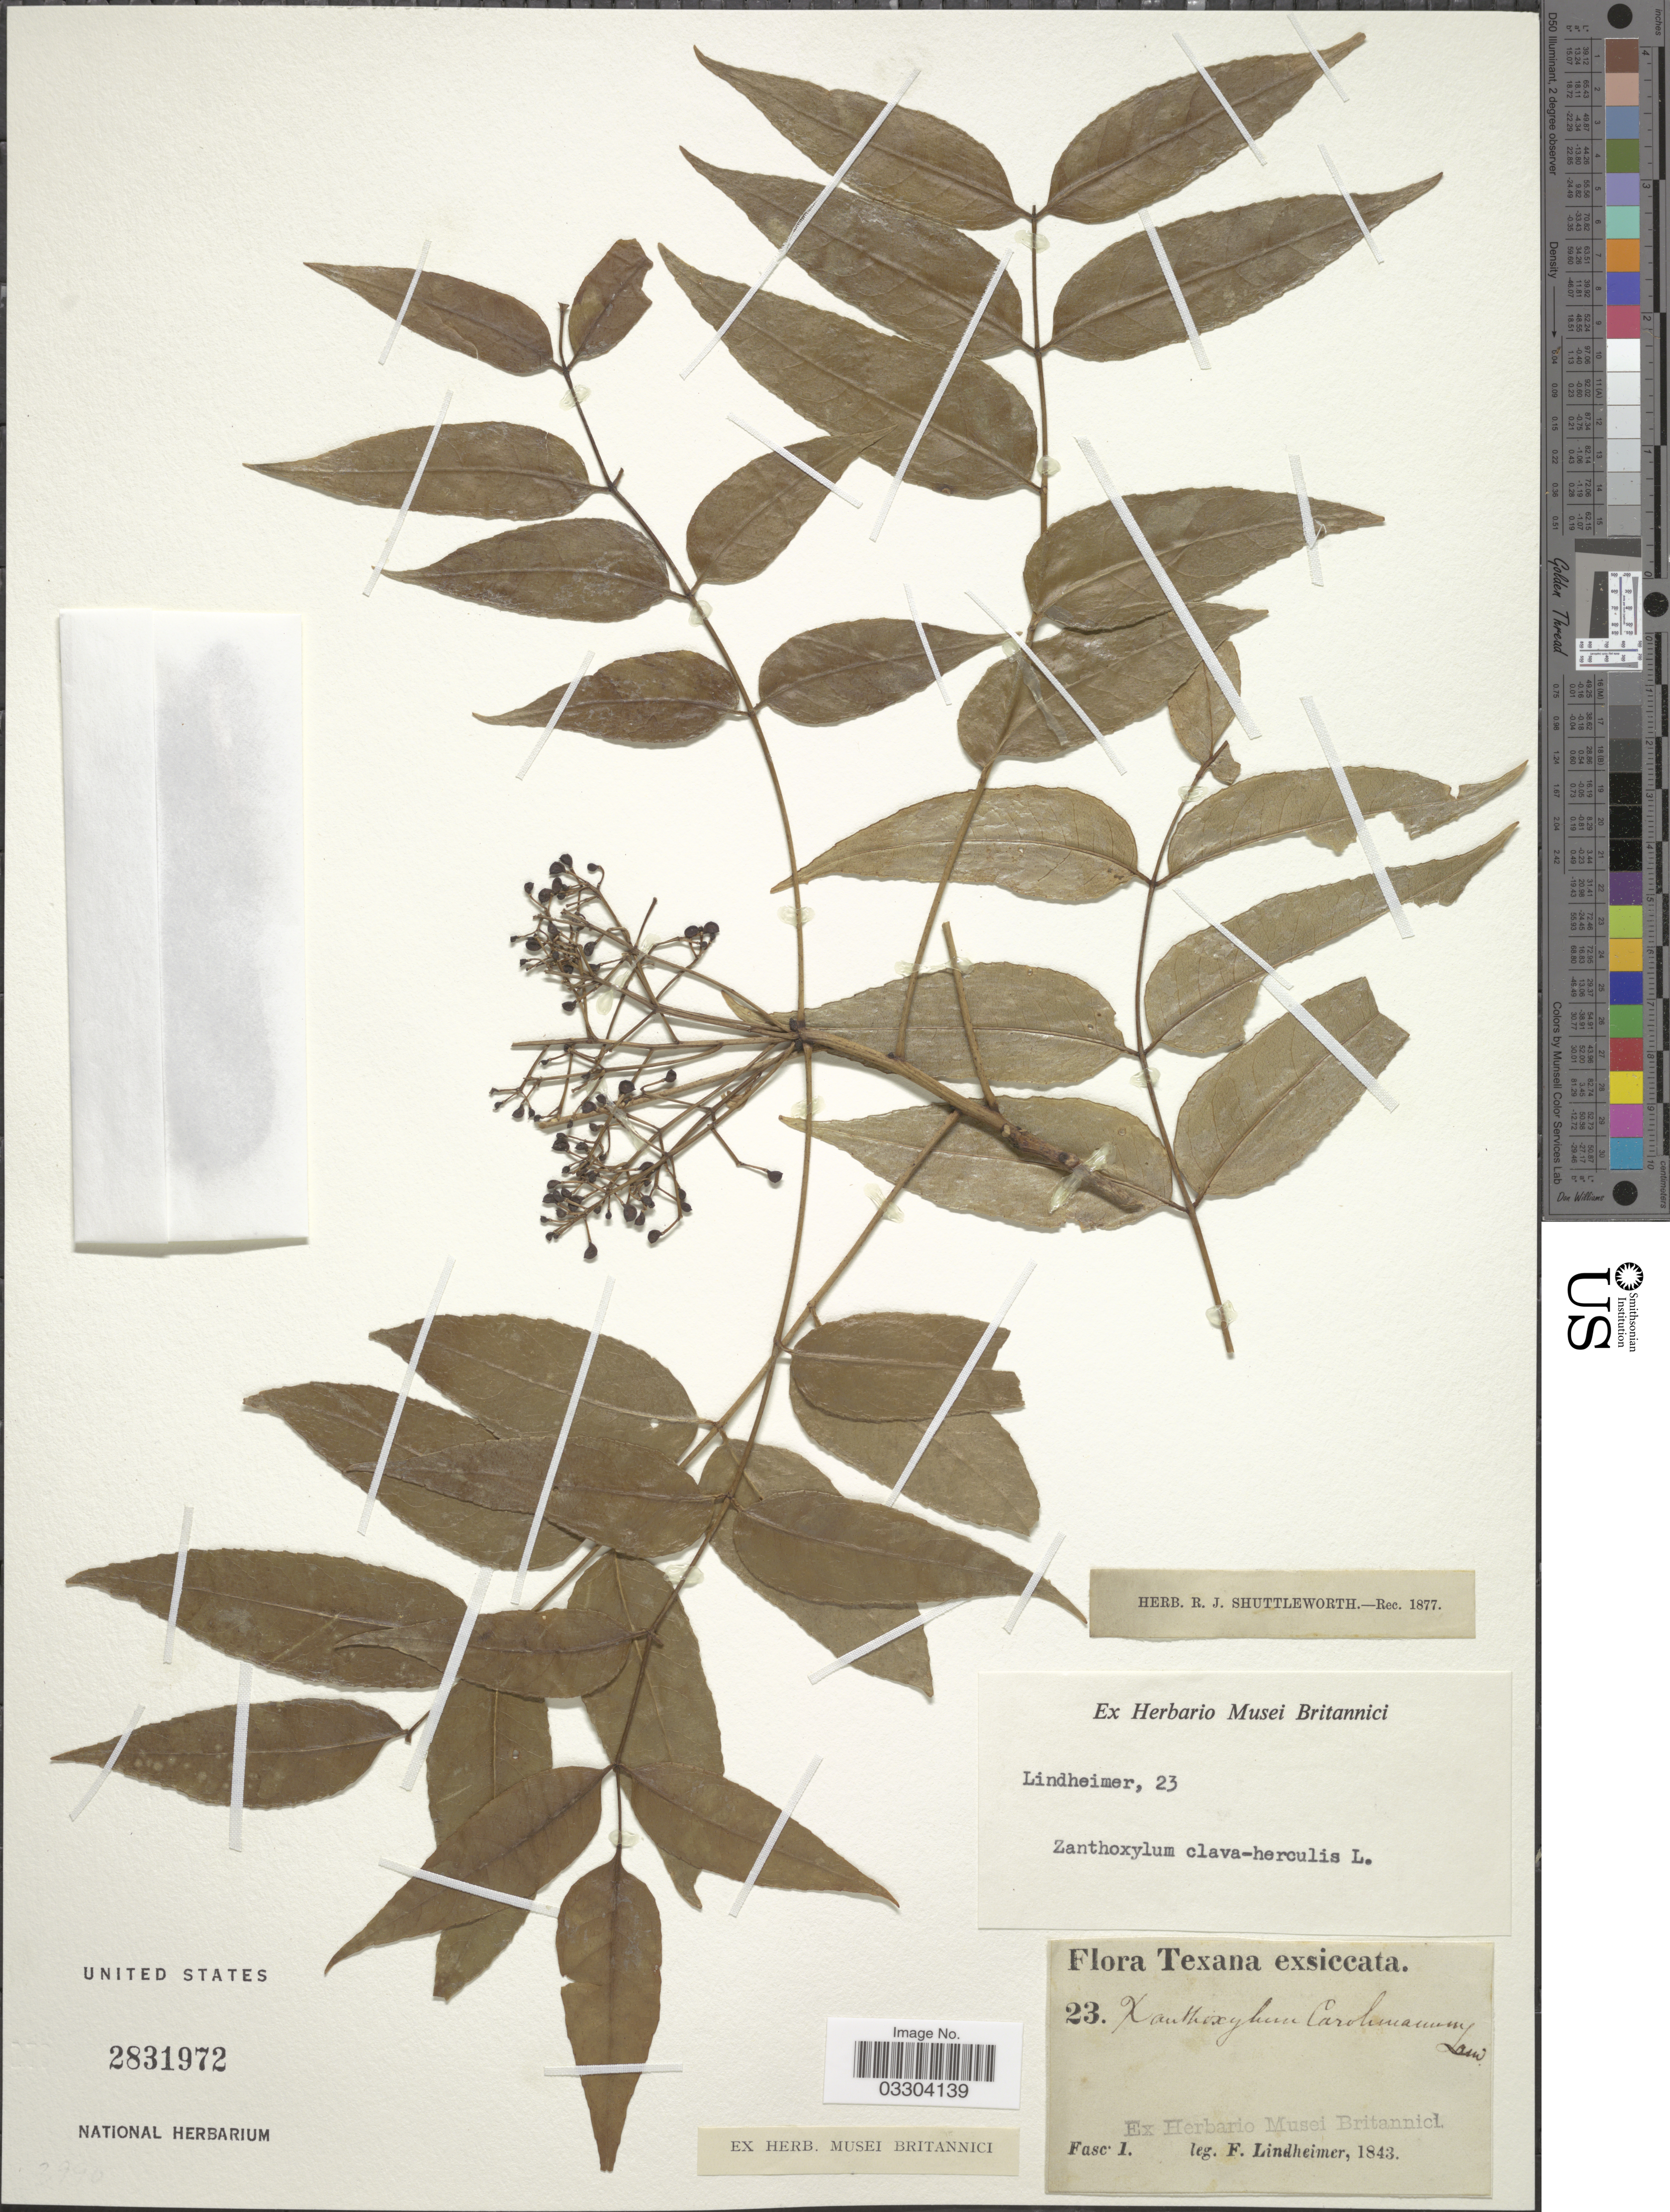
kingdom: Plantae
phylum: Tracheophyta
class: Magnoliopsida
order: Sapindales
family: Rutaceae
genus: Zanthoxylum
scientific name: Zanthoxylum clava-herculis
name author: L.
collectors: F. Lindheimer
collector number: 23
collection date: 1843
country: United States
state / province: Texas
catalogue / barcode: US 2831972